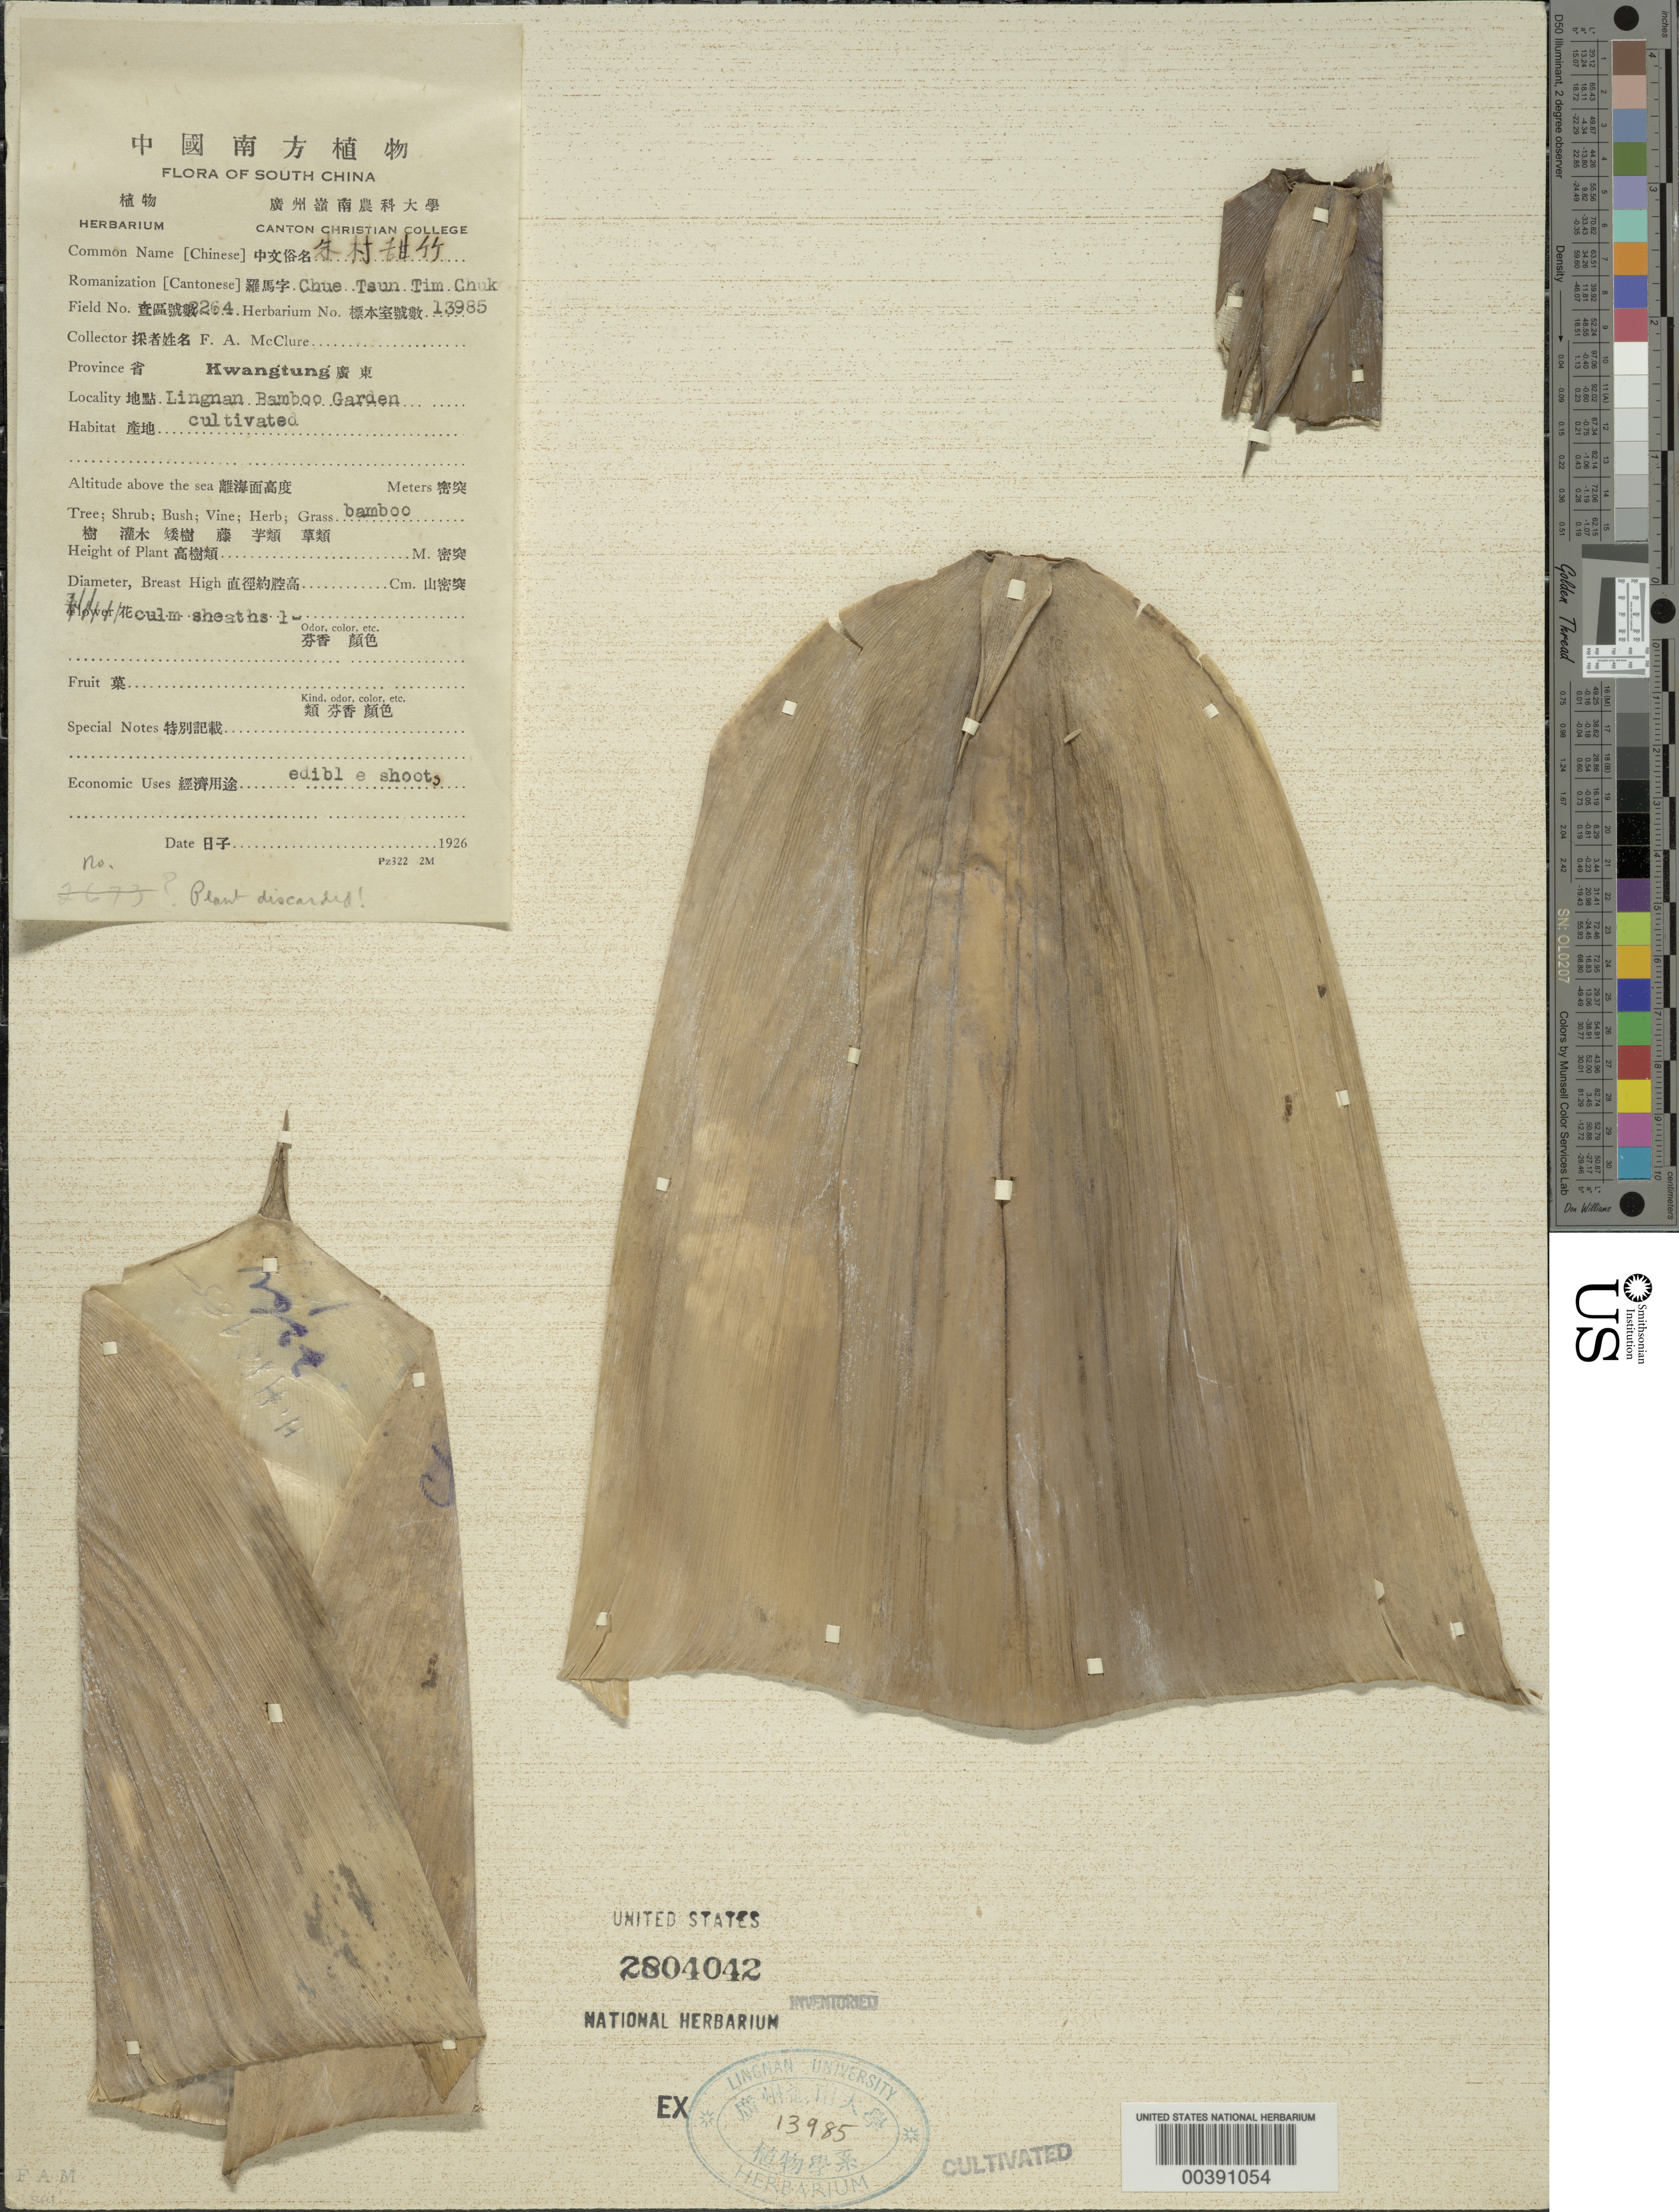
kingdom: Plantae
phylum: Tracheophyta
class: Liliopsida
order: Poales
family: Poaceae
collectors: F. A. McClure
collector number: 2264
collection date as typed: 1926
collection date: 1926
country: China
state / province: Guangdong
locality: Lingnan univ. bg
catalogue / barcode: US 2804042